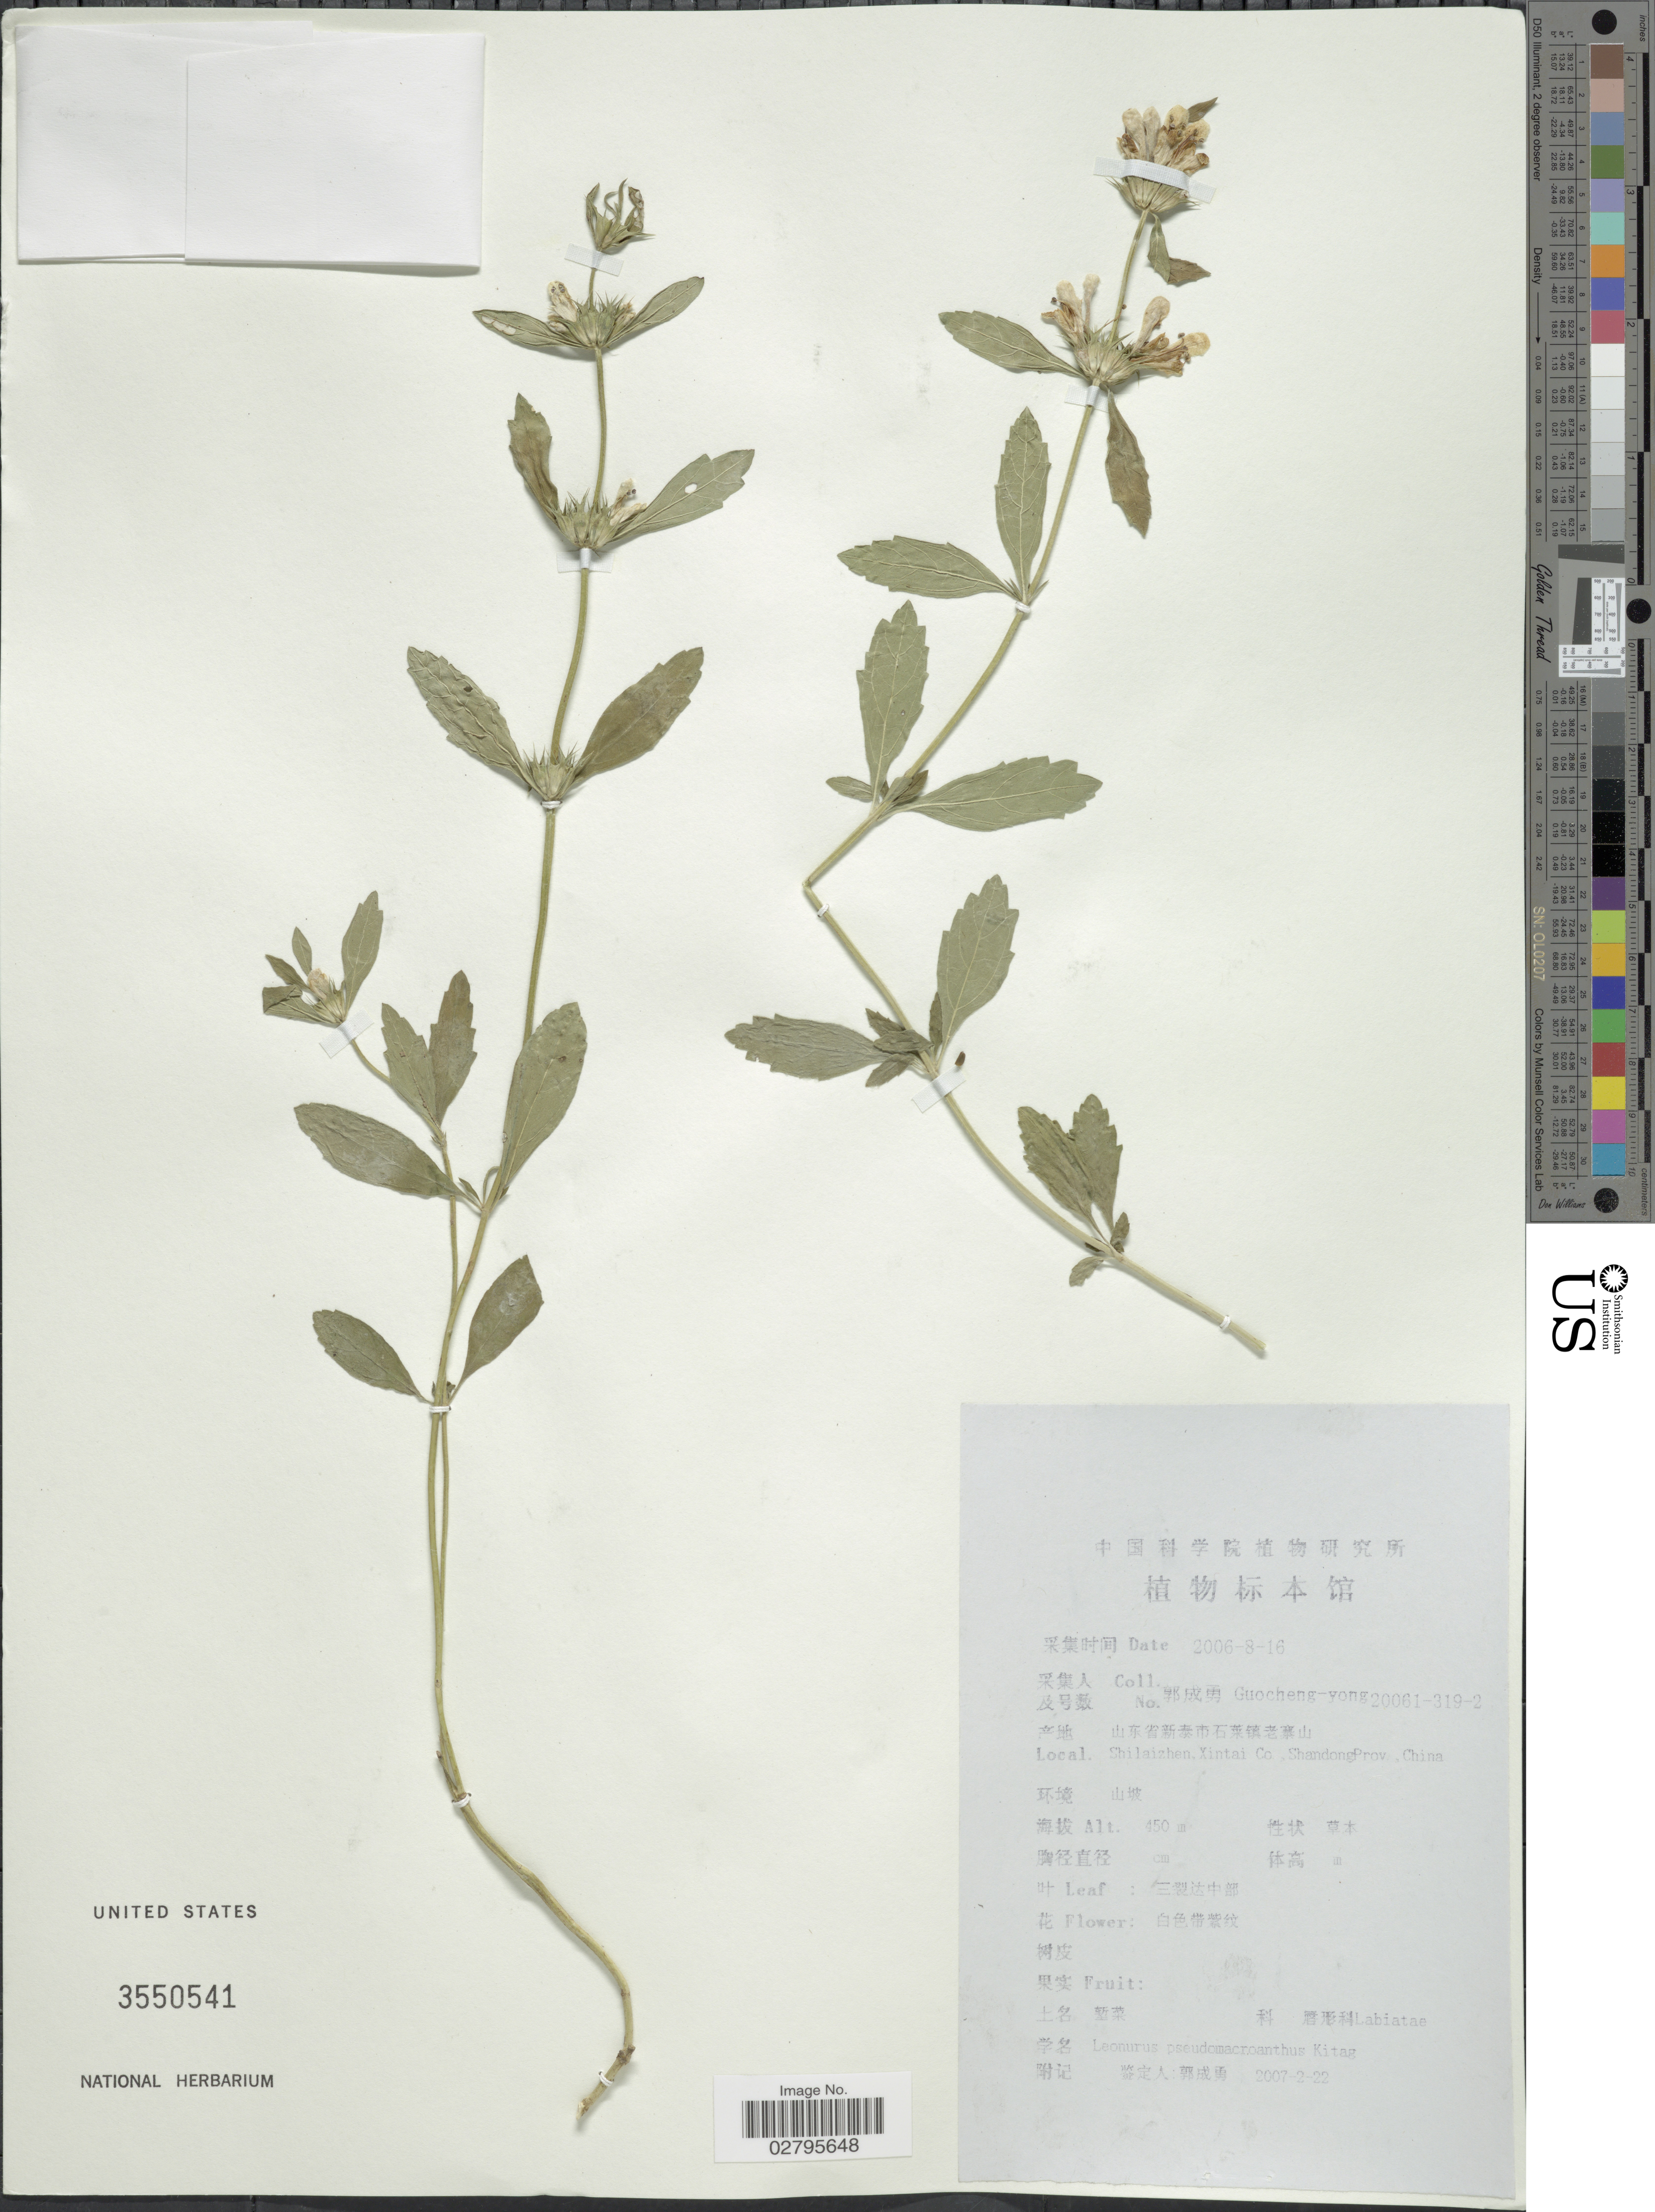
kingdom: Plantae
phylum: Tracheophyta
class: Magnoliopsida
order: Lamiales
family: Lamiaceae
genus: Leonurus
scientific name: Leonurus pseudomacranthus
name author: Kitag.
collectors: Guo cheng-yong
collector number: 20061-319-2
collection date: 2006-08-16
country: China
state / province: Shandong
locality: Shilaizhen, Xintai Co., Shandong Prov.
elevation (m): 450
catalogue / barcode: US 3550541